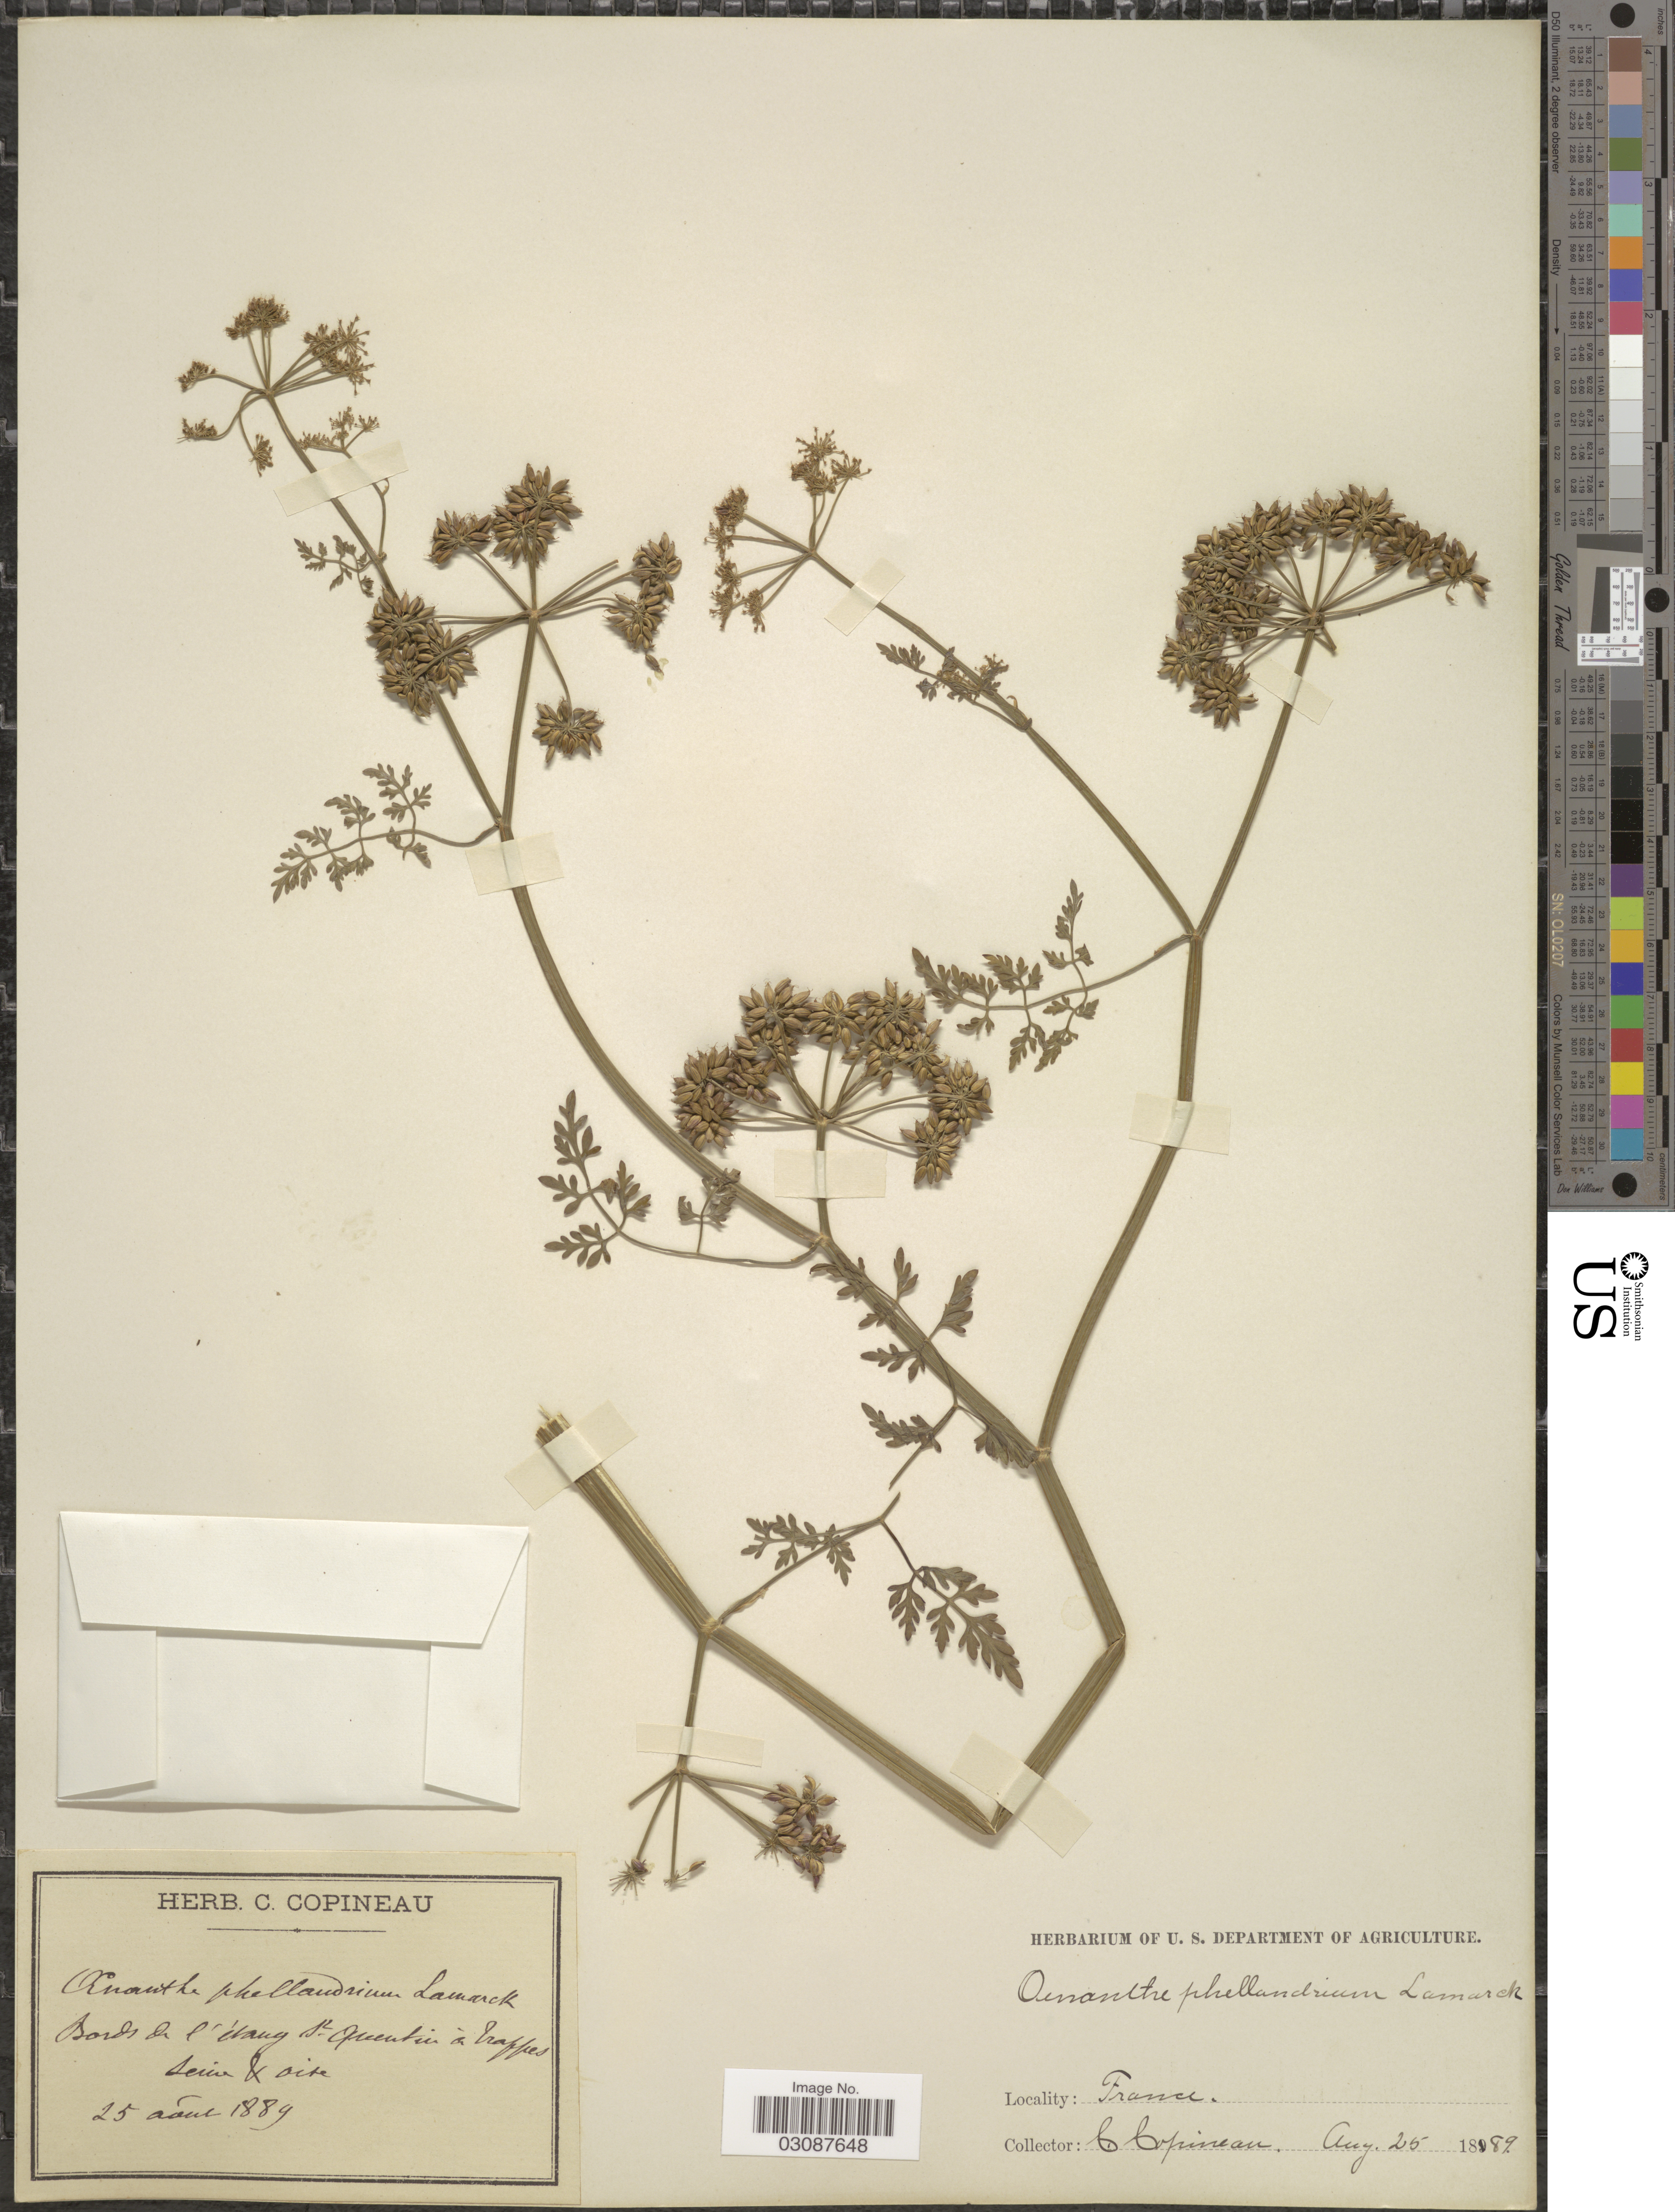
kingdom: Plantae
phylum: Tracheophyta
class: Magnoliopsida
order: Apiales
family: Apiaceae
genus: Oenanthe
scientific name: Oenanthe phellandrim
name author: Lam.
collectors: C. Copineau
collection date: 1889-08-25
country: France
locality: Bords de l'étang St. Quentin a Trappes Seine & Oise.